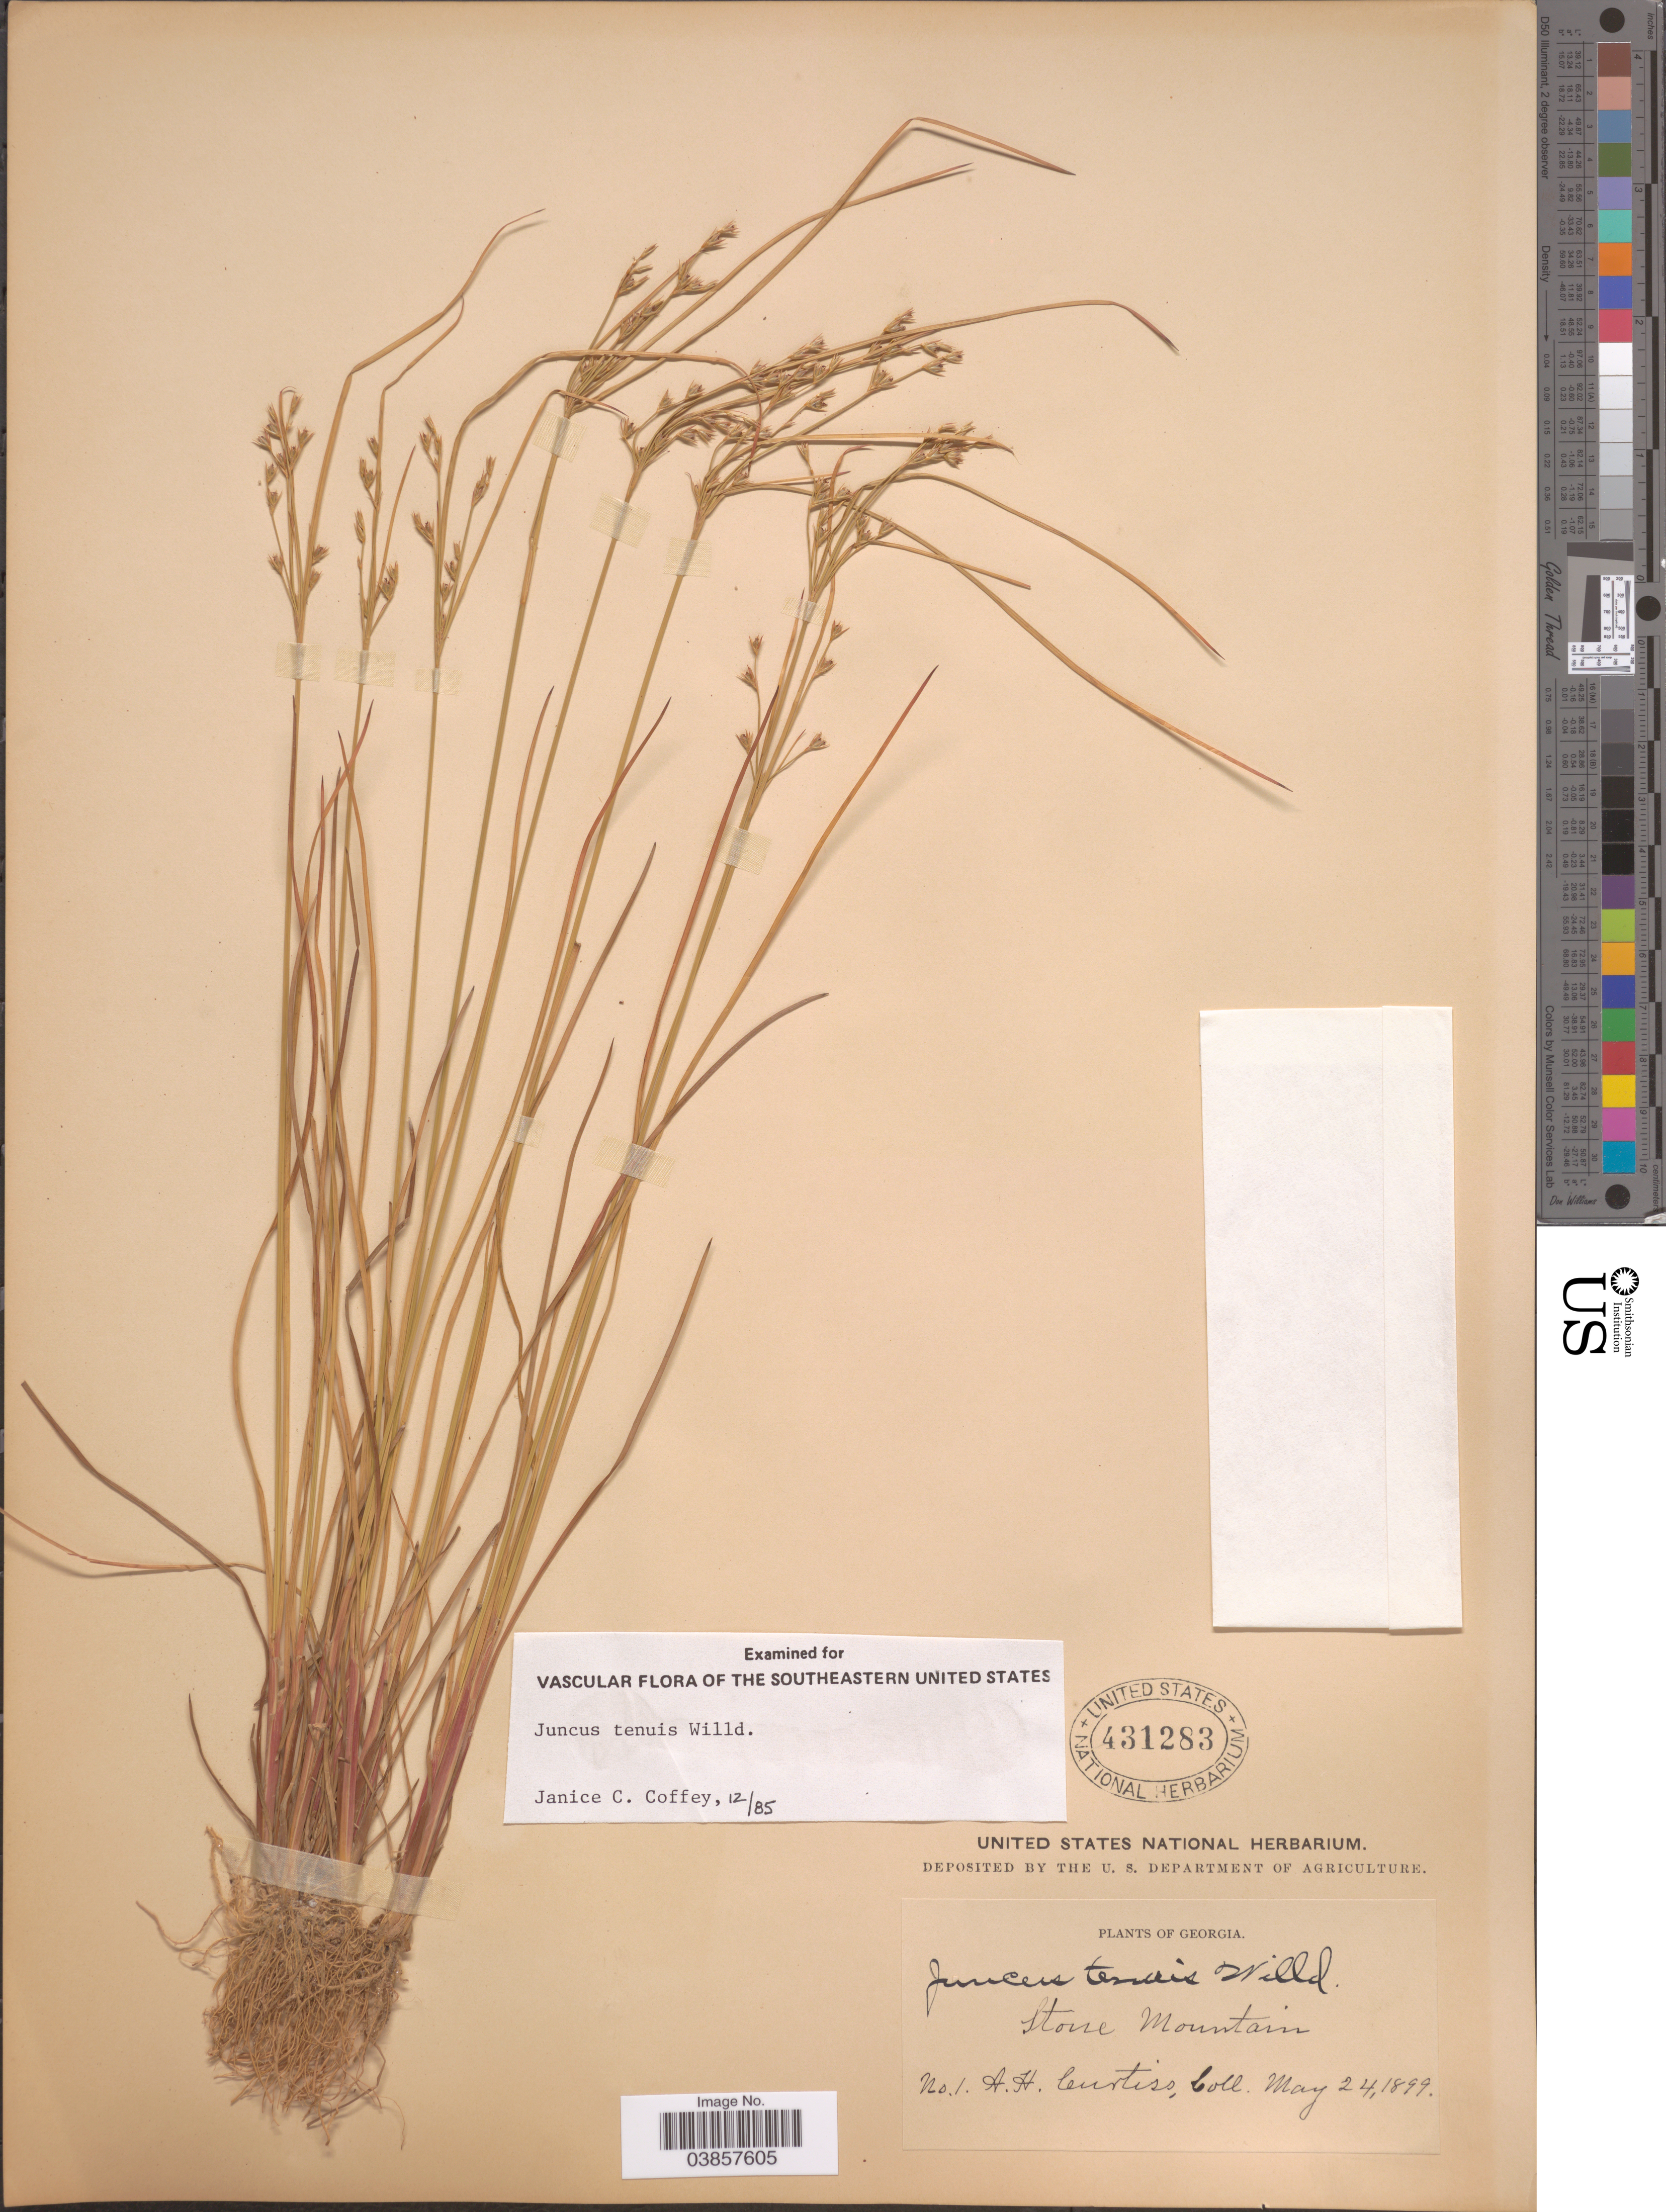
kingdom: Plantae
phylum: Tracheophyta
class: Liliopsida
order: Poales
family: Juncaceae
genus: Juncus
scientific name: Juncus tenuis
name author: Willd.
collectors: A. H. Curtiss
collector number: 1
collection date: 1899-05-24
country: United States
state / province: Georgia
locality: Stone Mountain.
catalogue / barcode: US 431283